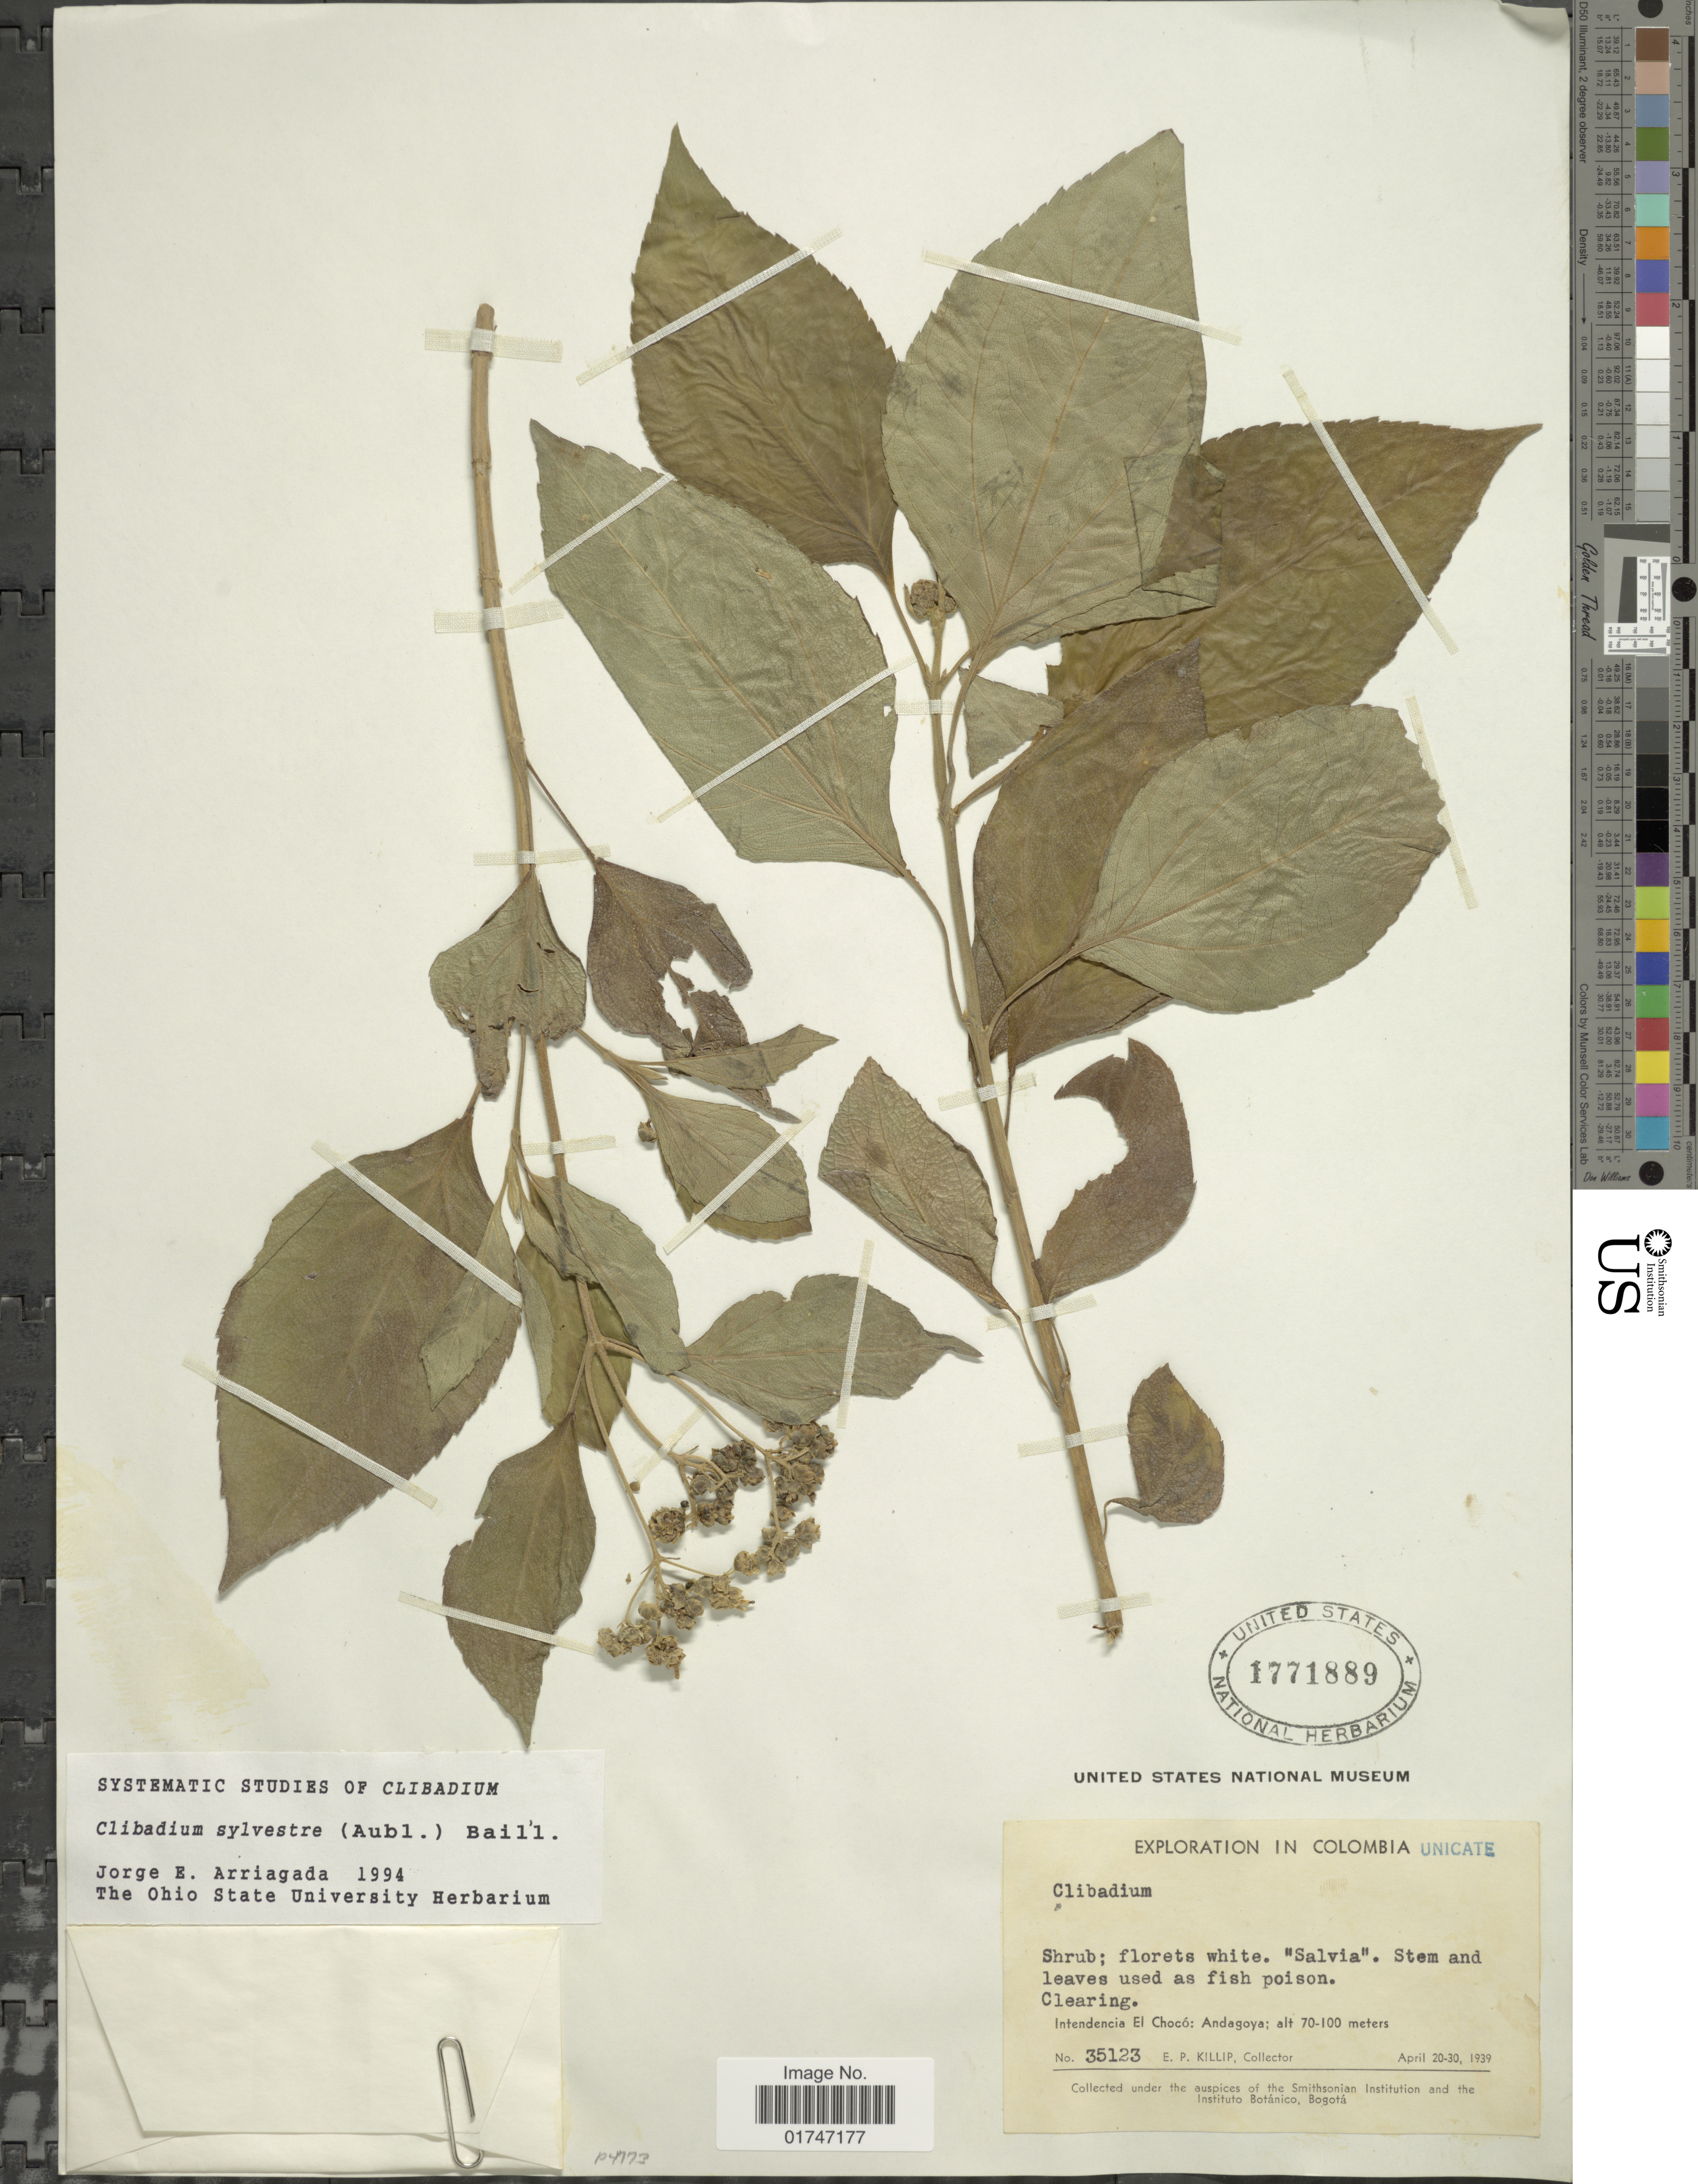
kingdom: Plantae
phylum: Tracheophyta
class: Magnoliopsida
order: Asterales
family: Asteraceae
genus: Clibadium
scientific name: Clibadium sylvestre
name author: (Aubl.) Baill.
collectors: E. P. Killip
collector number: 35123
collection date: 1939-04-20/1939-04-30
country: Colombia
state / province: Chocó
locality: Intendencia El Chocó: Andagoya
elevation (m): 70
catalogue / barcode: US 1771889